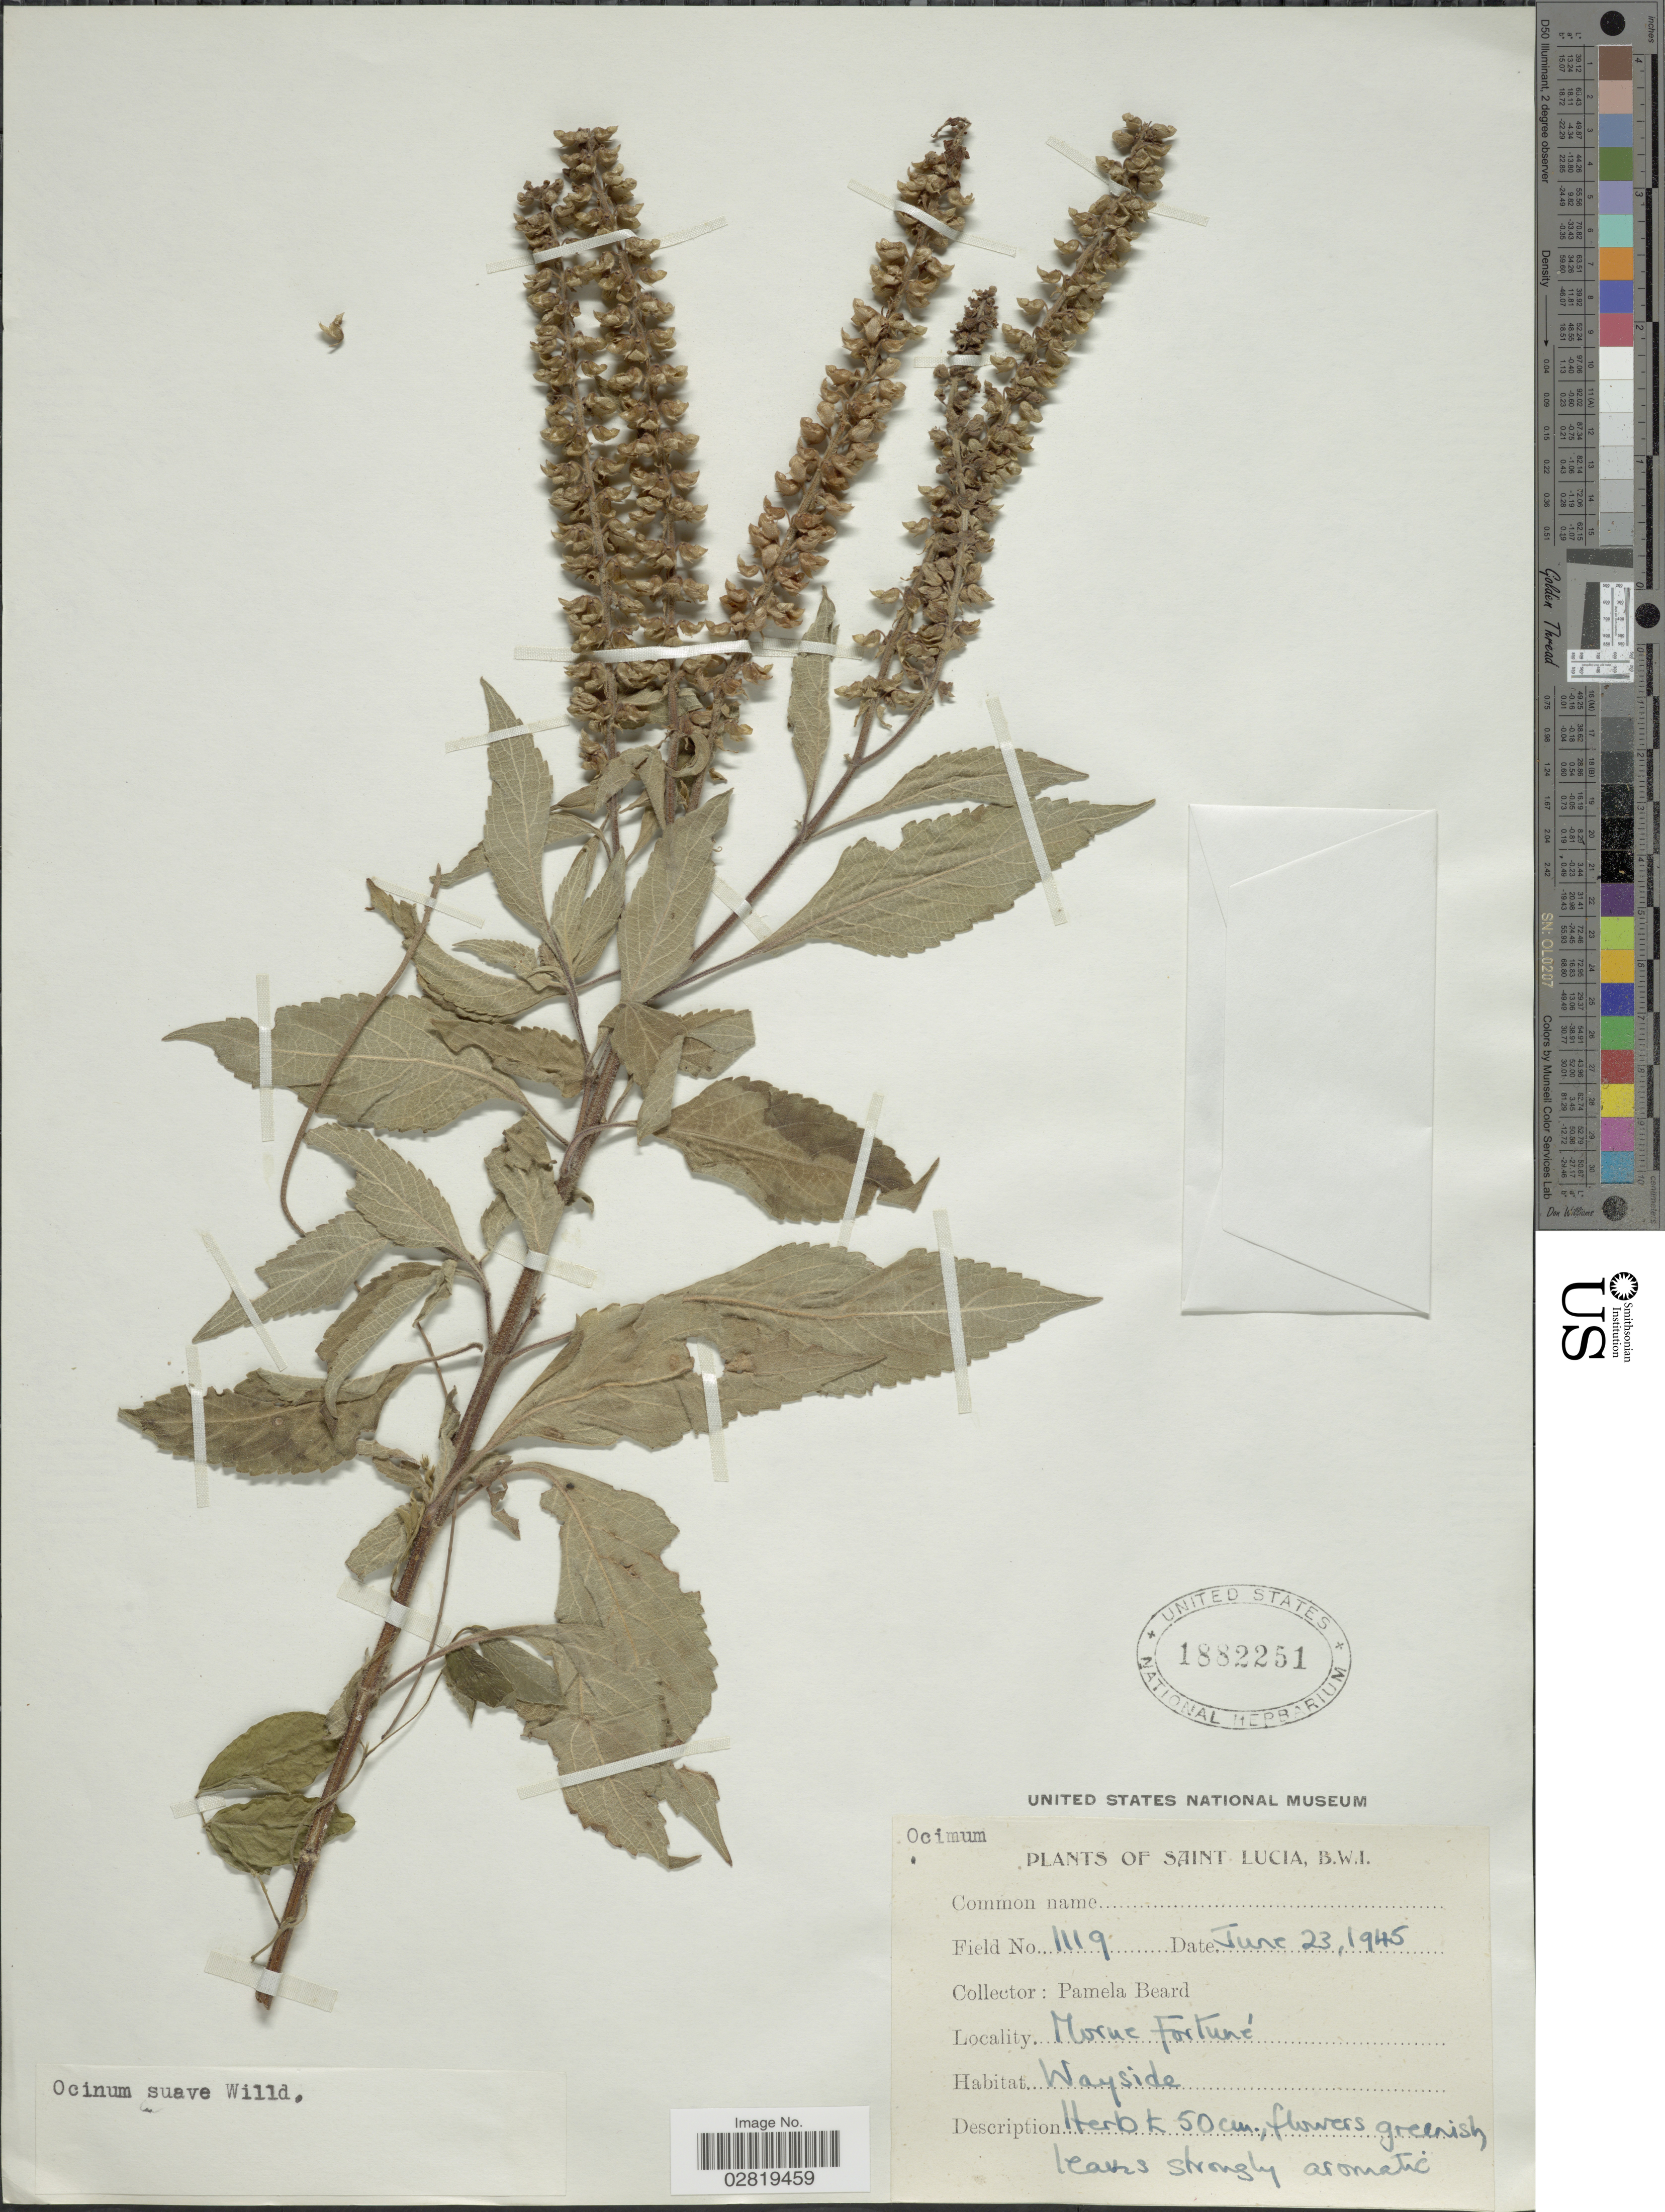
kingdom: Plantae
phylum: Tracheophyta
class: Magnoliopsida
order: Lamiales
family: Lamiaceae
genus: Ocimum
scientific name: Ocimum suave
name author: Willd.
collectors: P. Beard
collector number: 1119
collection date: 1945-06-23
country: St. Lucia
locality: Morue Fortuné, Wayside. Saint Lucia.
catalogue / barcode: US 1882251